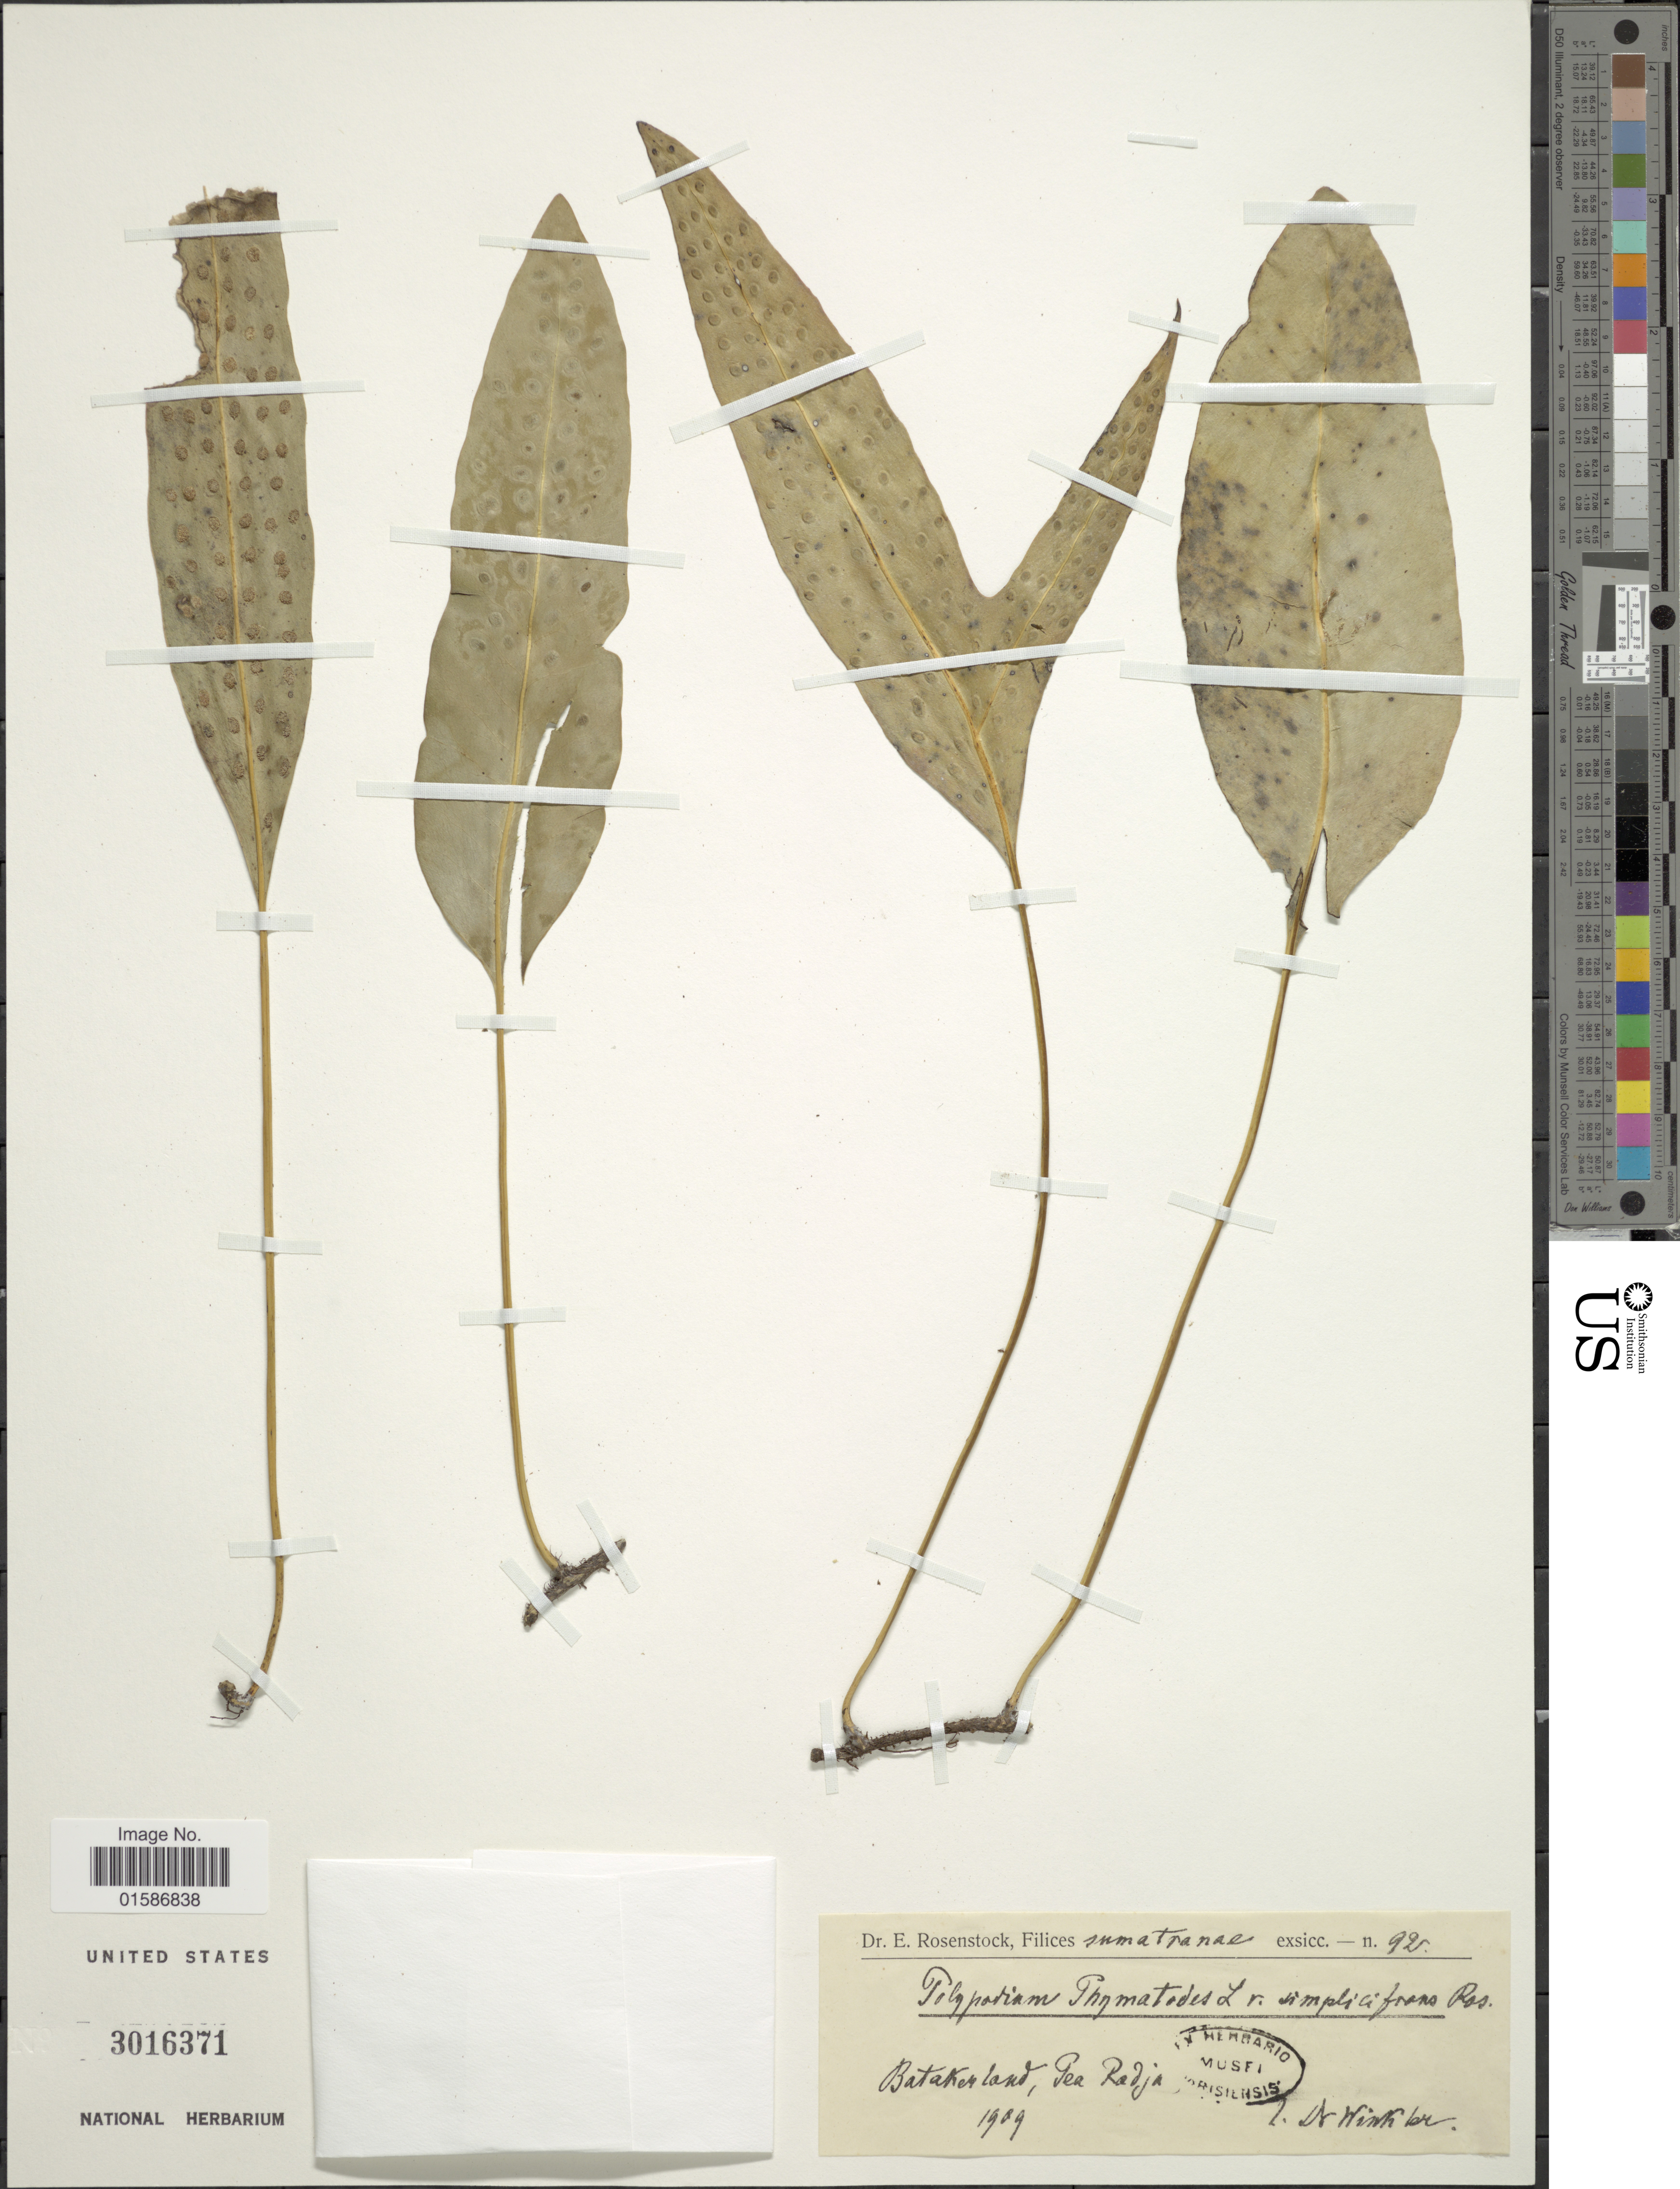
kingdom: Plantae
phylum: Tracheophyta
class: Polypodiopsida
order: Polypodiales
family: Polypodiaceae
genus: Microsorum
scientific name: Microsorum scolopendria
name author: (Burm. f.) Copel.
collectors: -. Winkler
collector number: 92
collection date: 1909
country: Indonesia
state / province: Sumatra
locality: Batakerland, Pea Radja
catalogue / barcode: US 3016371